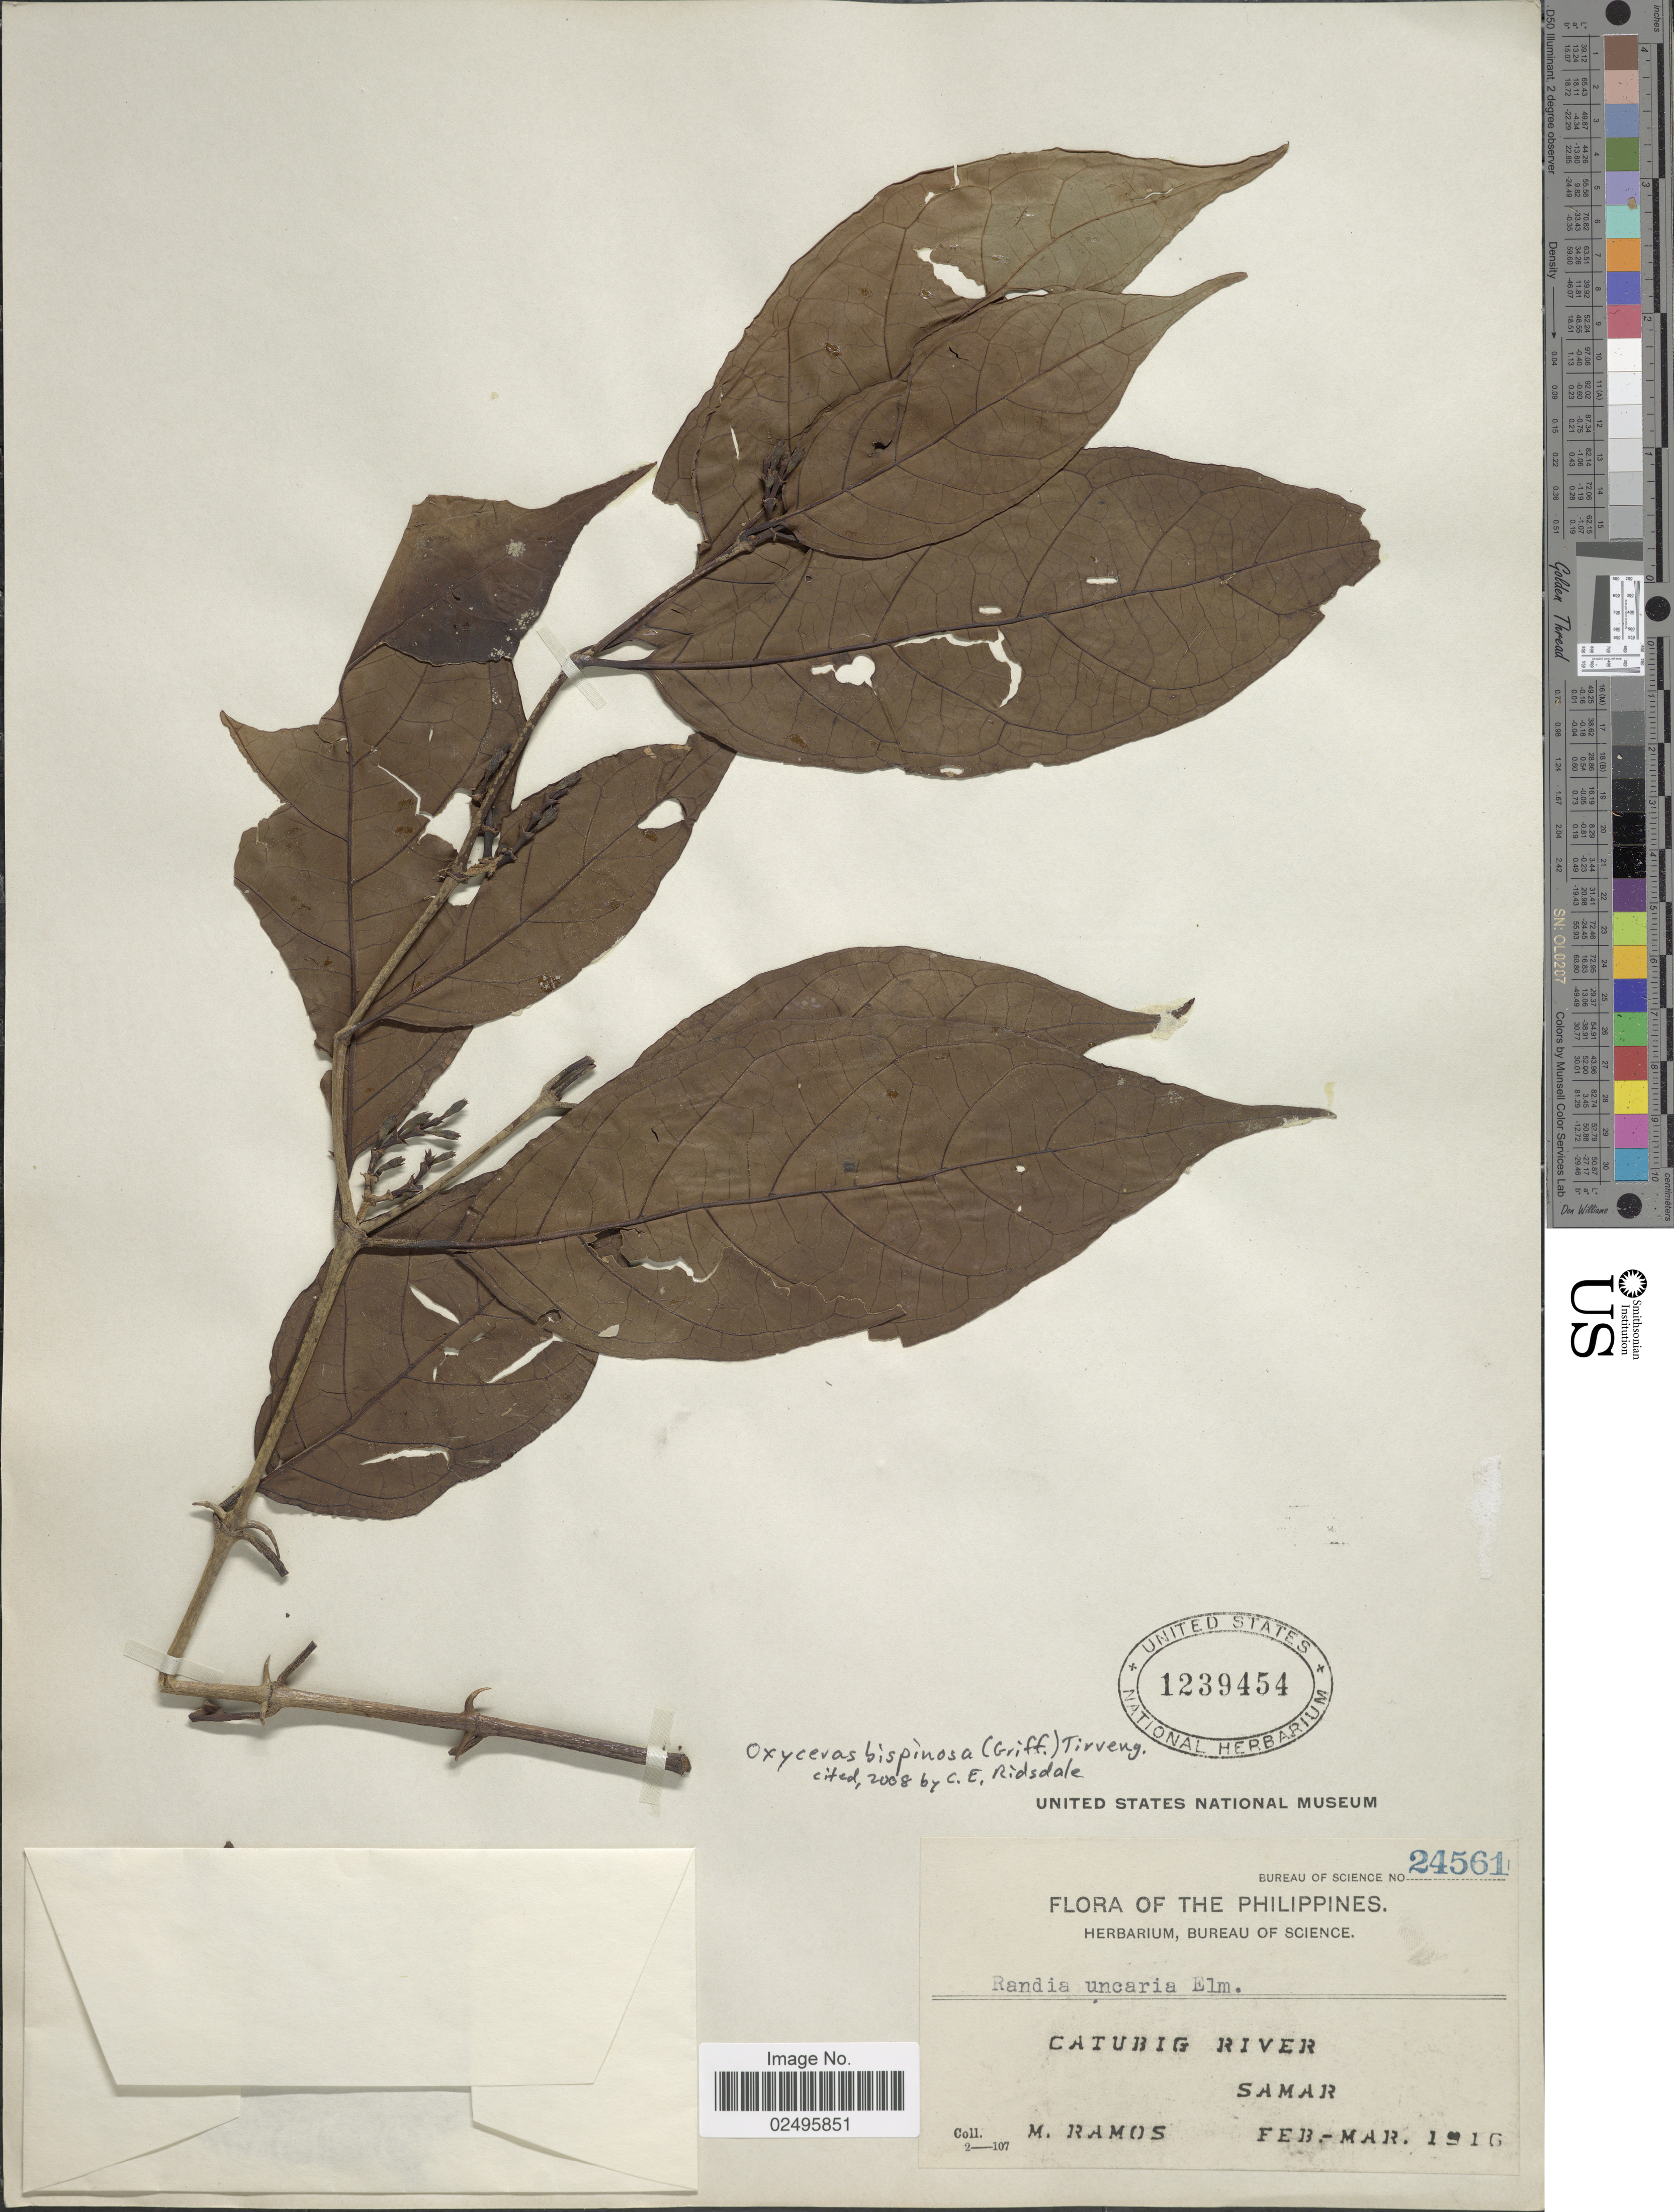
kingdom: Plantae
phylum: Tracheophyta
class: Magnoliopsida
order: Gentianales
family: Rubiaceae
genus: Oxyceros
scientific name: Oxyceros bispinosa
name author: (Griff.) Tirveng.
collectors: M. Ramos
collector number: Bureau of Science 24561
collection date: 1916-02/1916-03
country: Philippines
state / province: Eastern Visayas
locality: Catubig River, Samar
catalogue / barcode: US 1239454